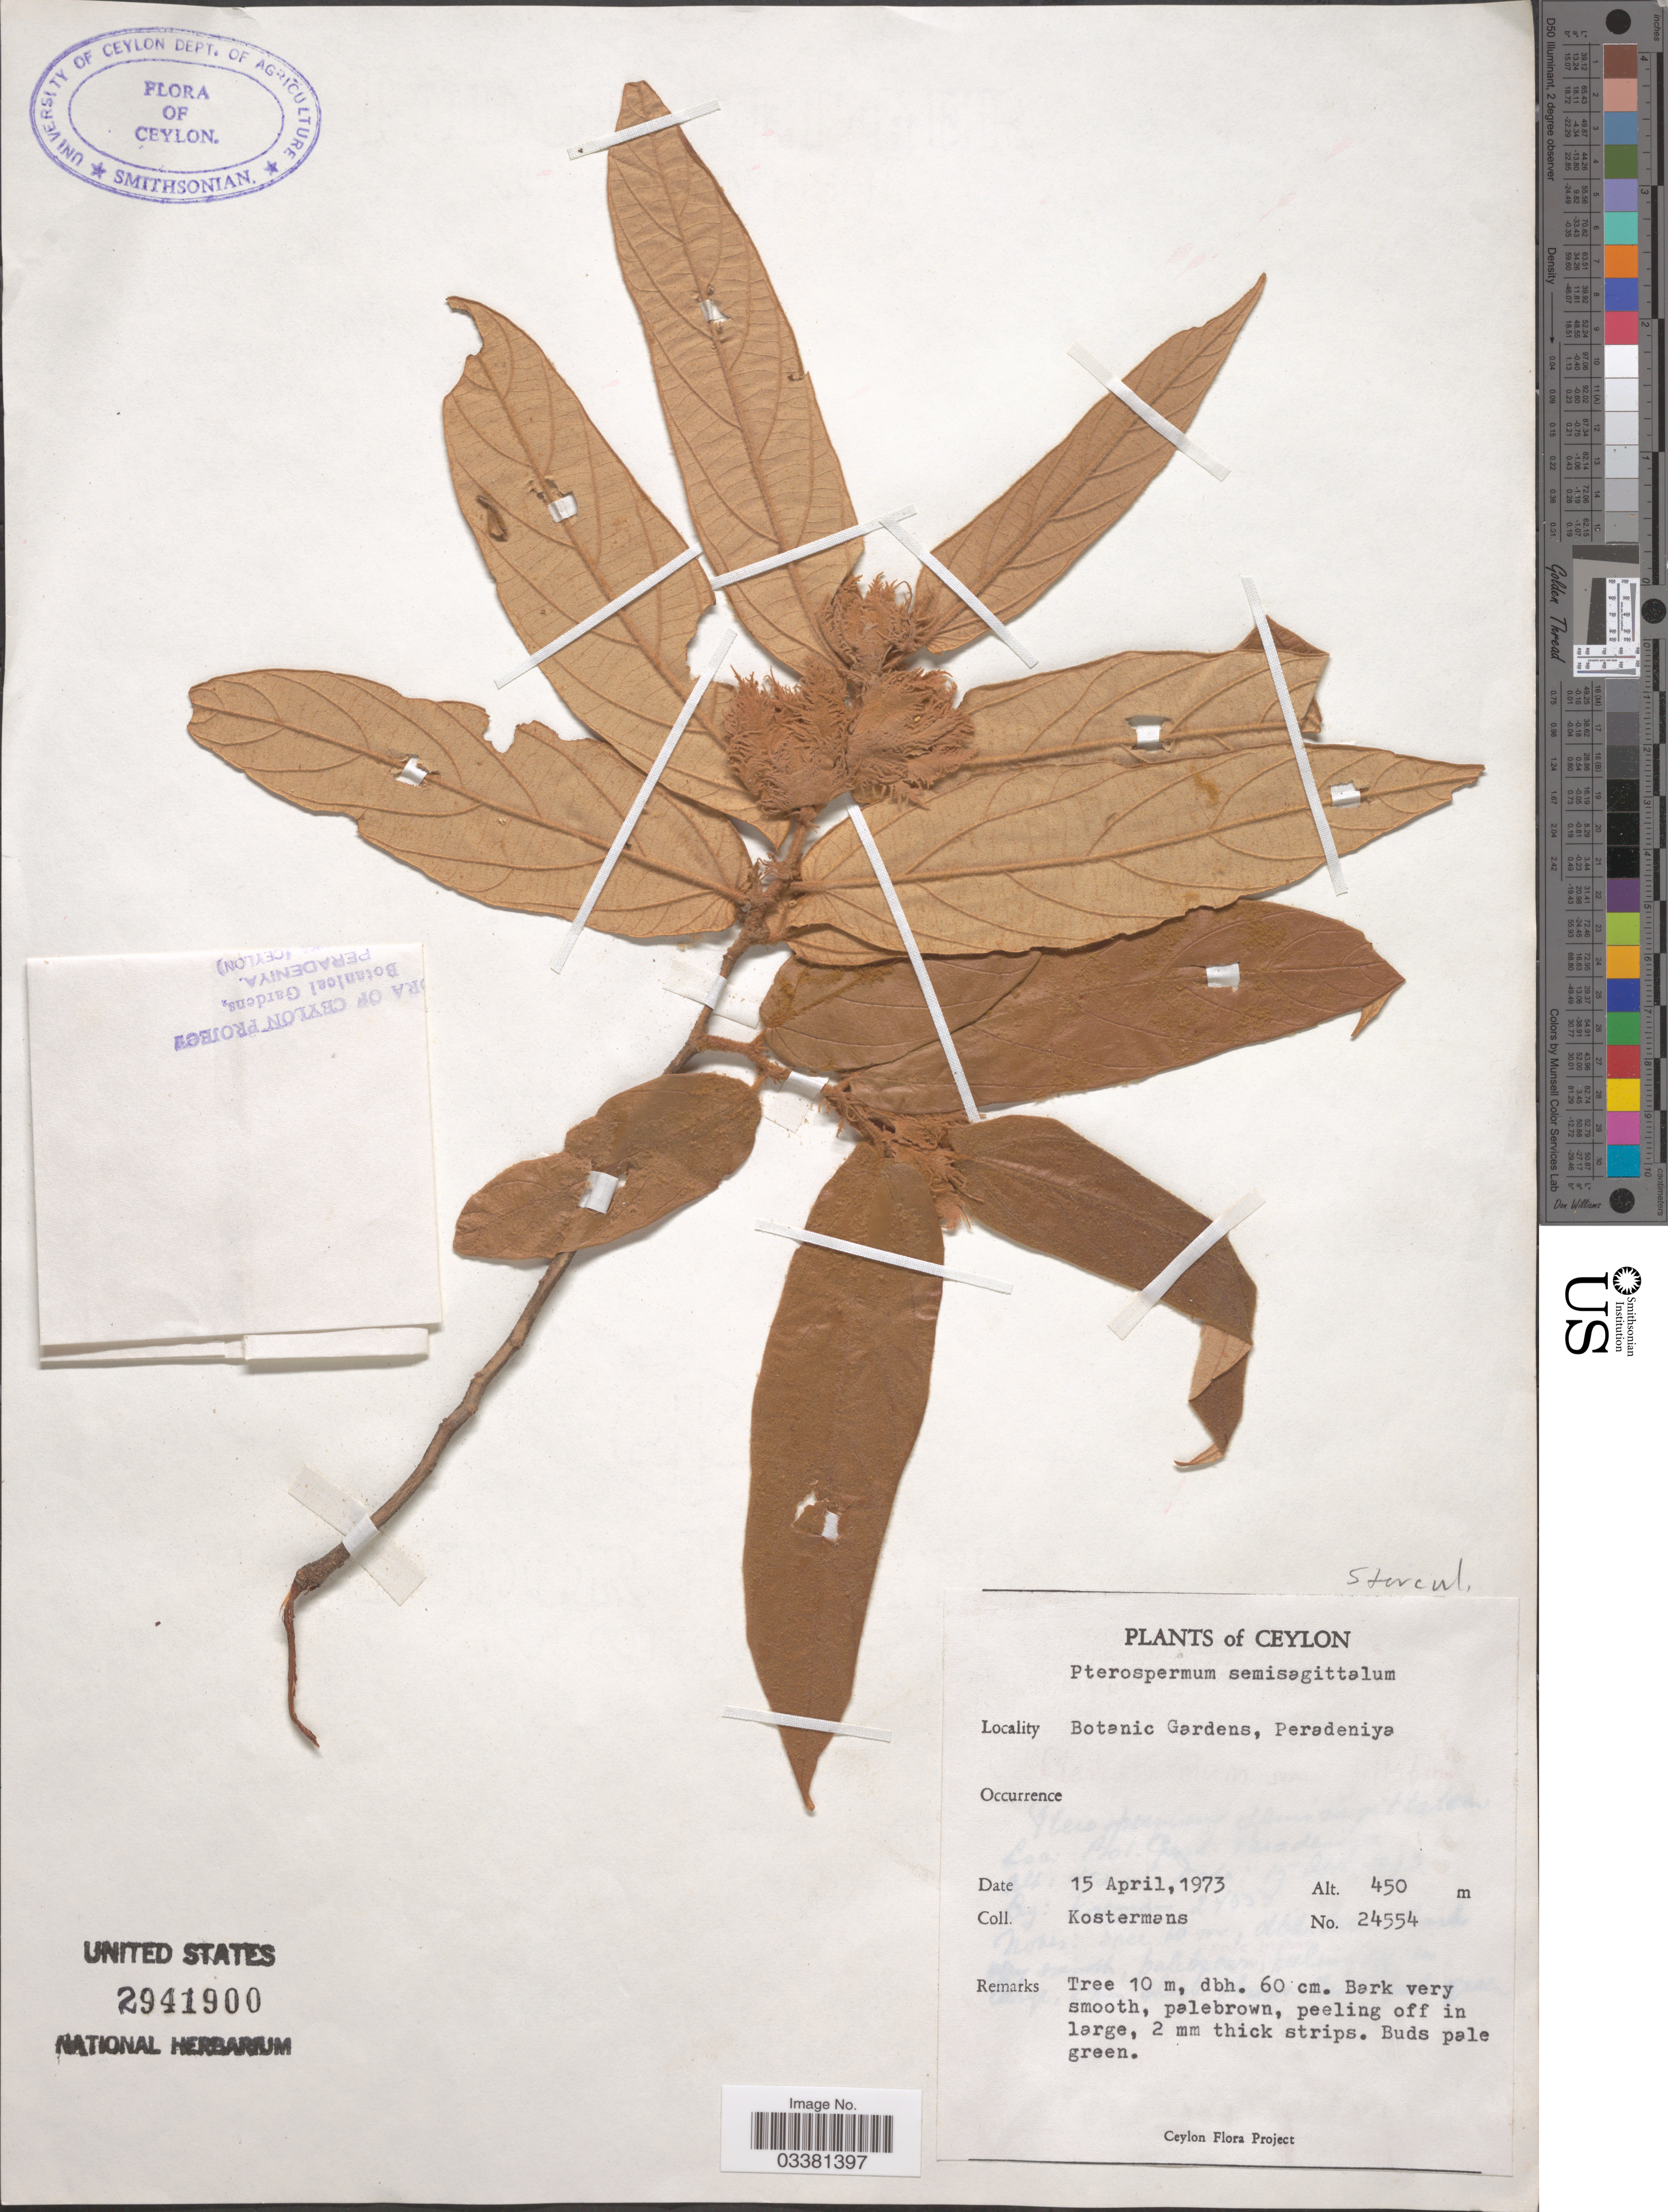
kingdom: Plantae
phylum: Tracheophyta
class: Magnoliopsida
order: Malvales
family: Malvaceae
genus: Pterospermum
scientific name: Pterospermum semisagittatum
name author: Buch.-Ham. & Roxb.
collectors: Kostermans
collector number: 24554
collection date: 1973-04-15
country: Sri Lanka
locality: Ceylon. Botanic Gardens, Peradeniya.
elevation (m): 450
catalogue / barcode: US 2941900